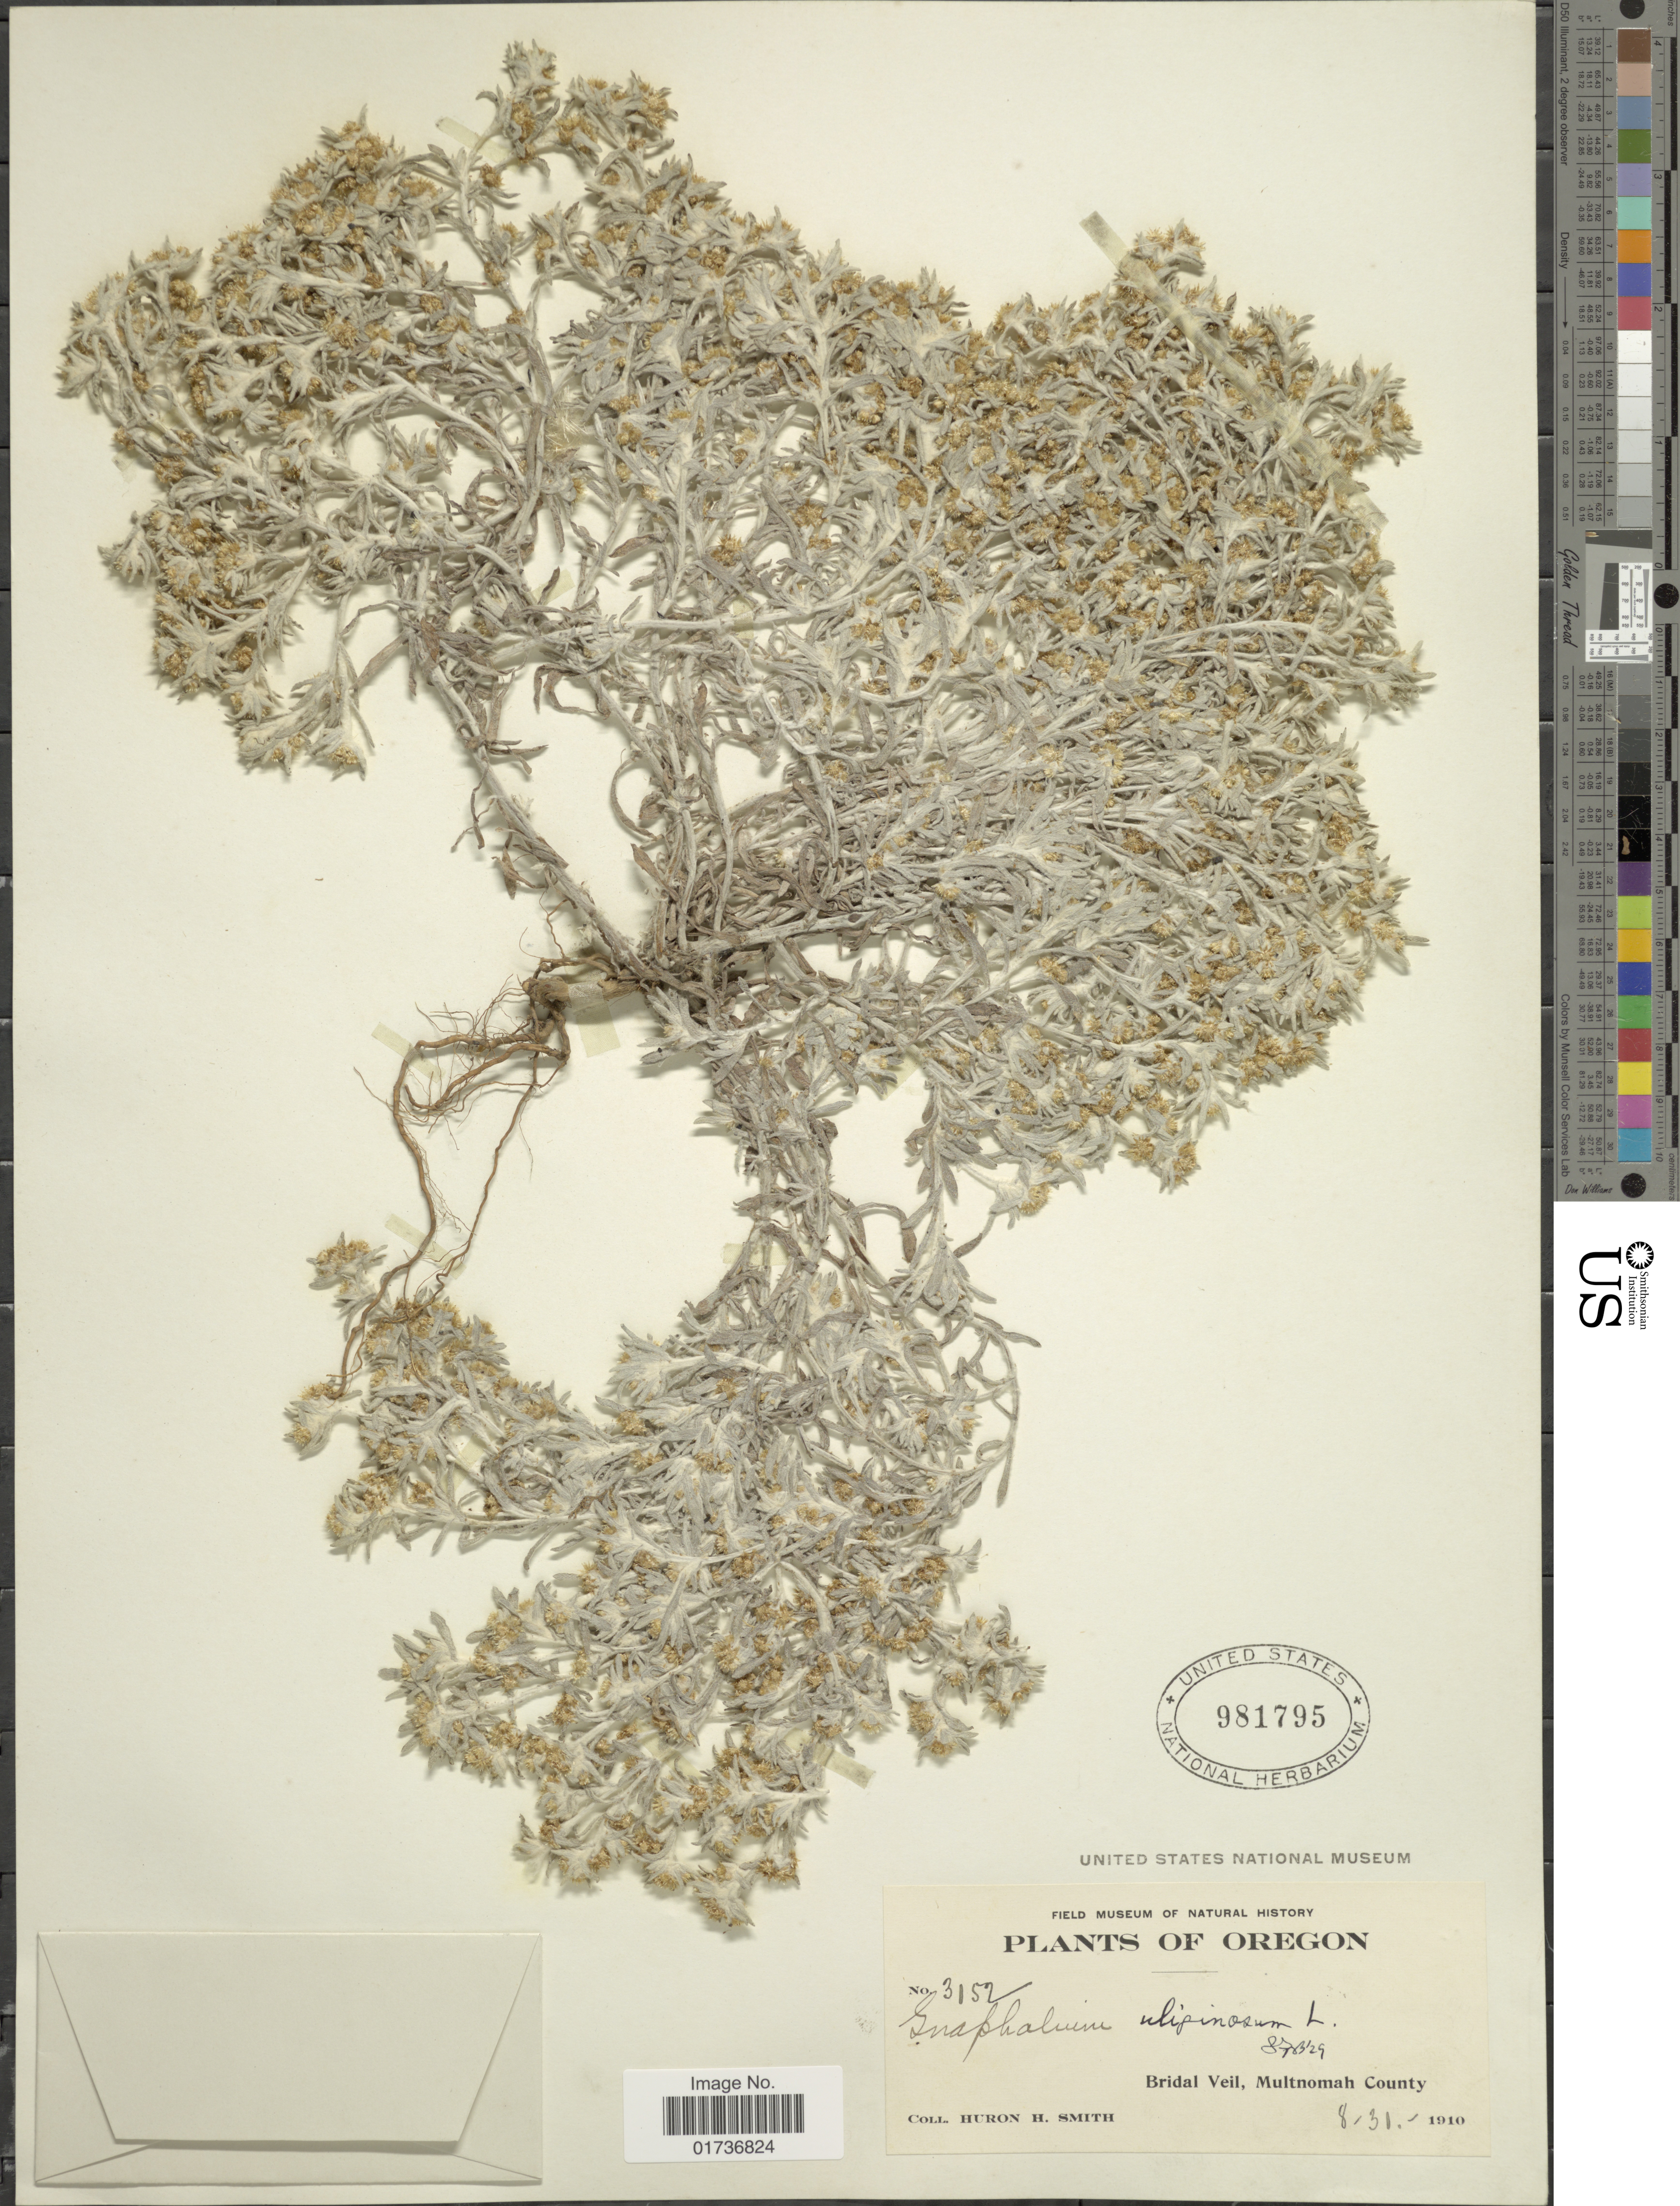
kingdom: Plantae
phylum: Tracheophyta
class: Magnoliopsida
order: Asterales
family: Asteraceae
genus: Gnaphalium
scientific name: Gnaphalium uliginosum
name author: L.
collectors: Huron H. Smith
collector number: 3152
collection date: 1910-08-31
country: United States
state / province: Oregon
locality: Bridal veil, Multnomah County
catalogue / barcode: US 981795